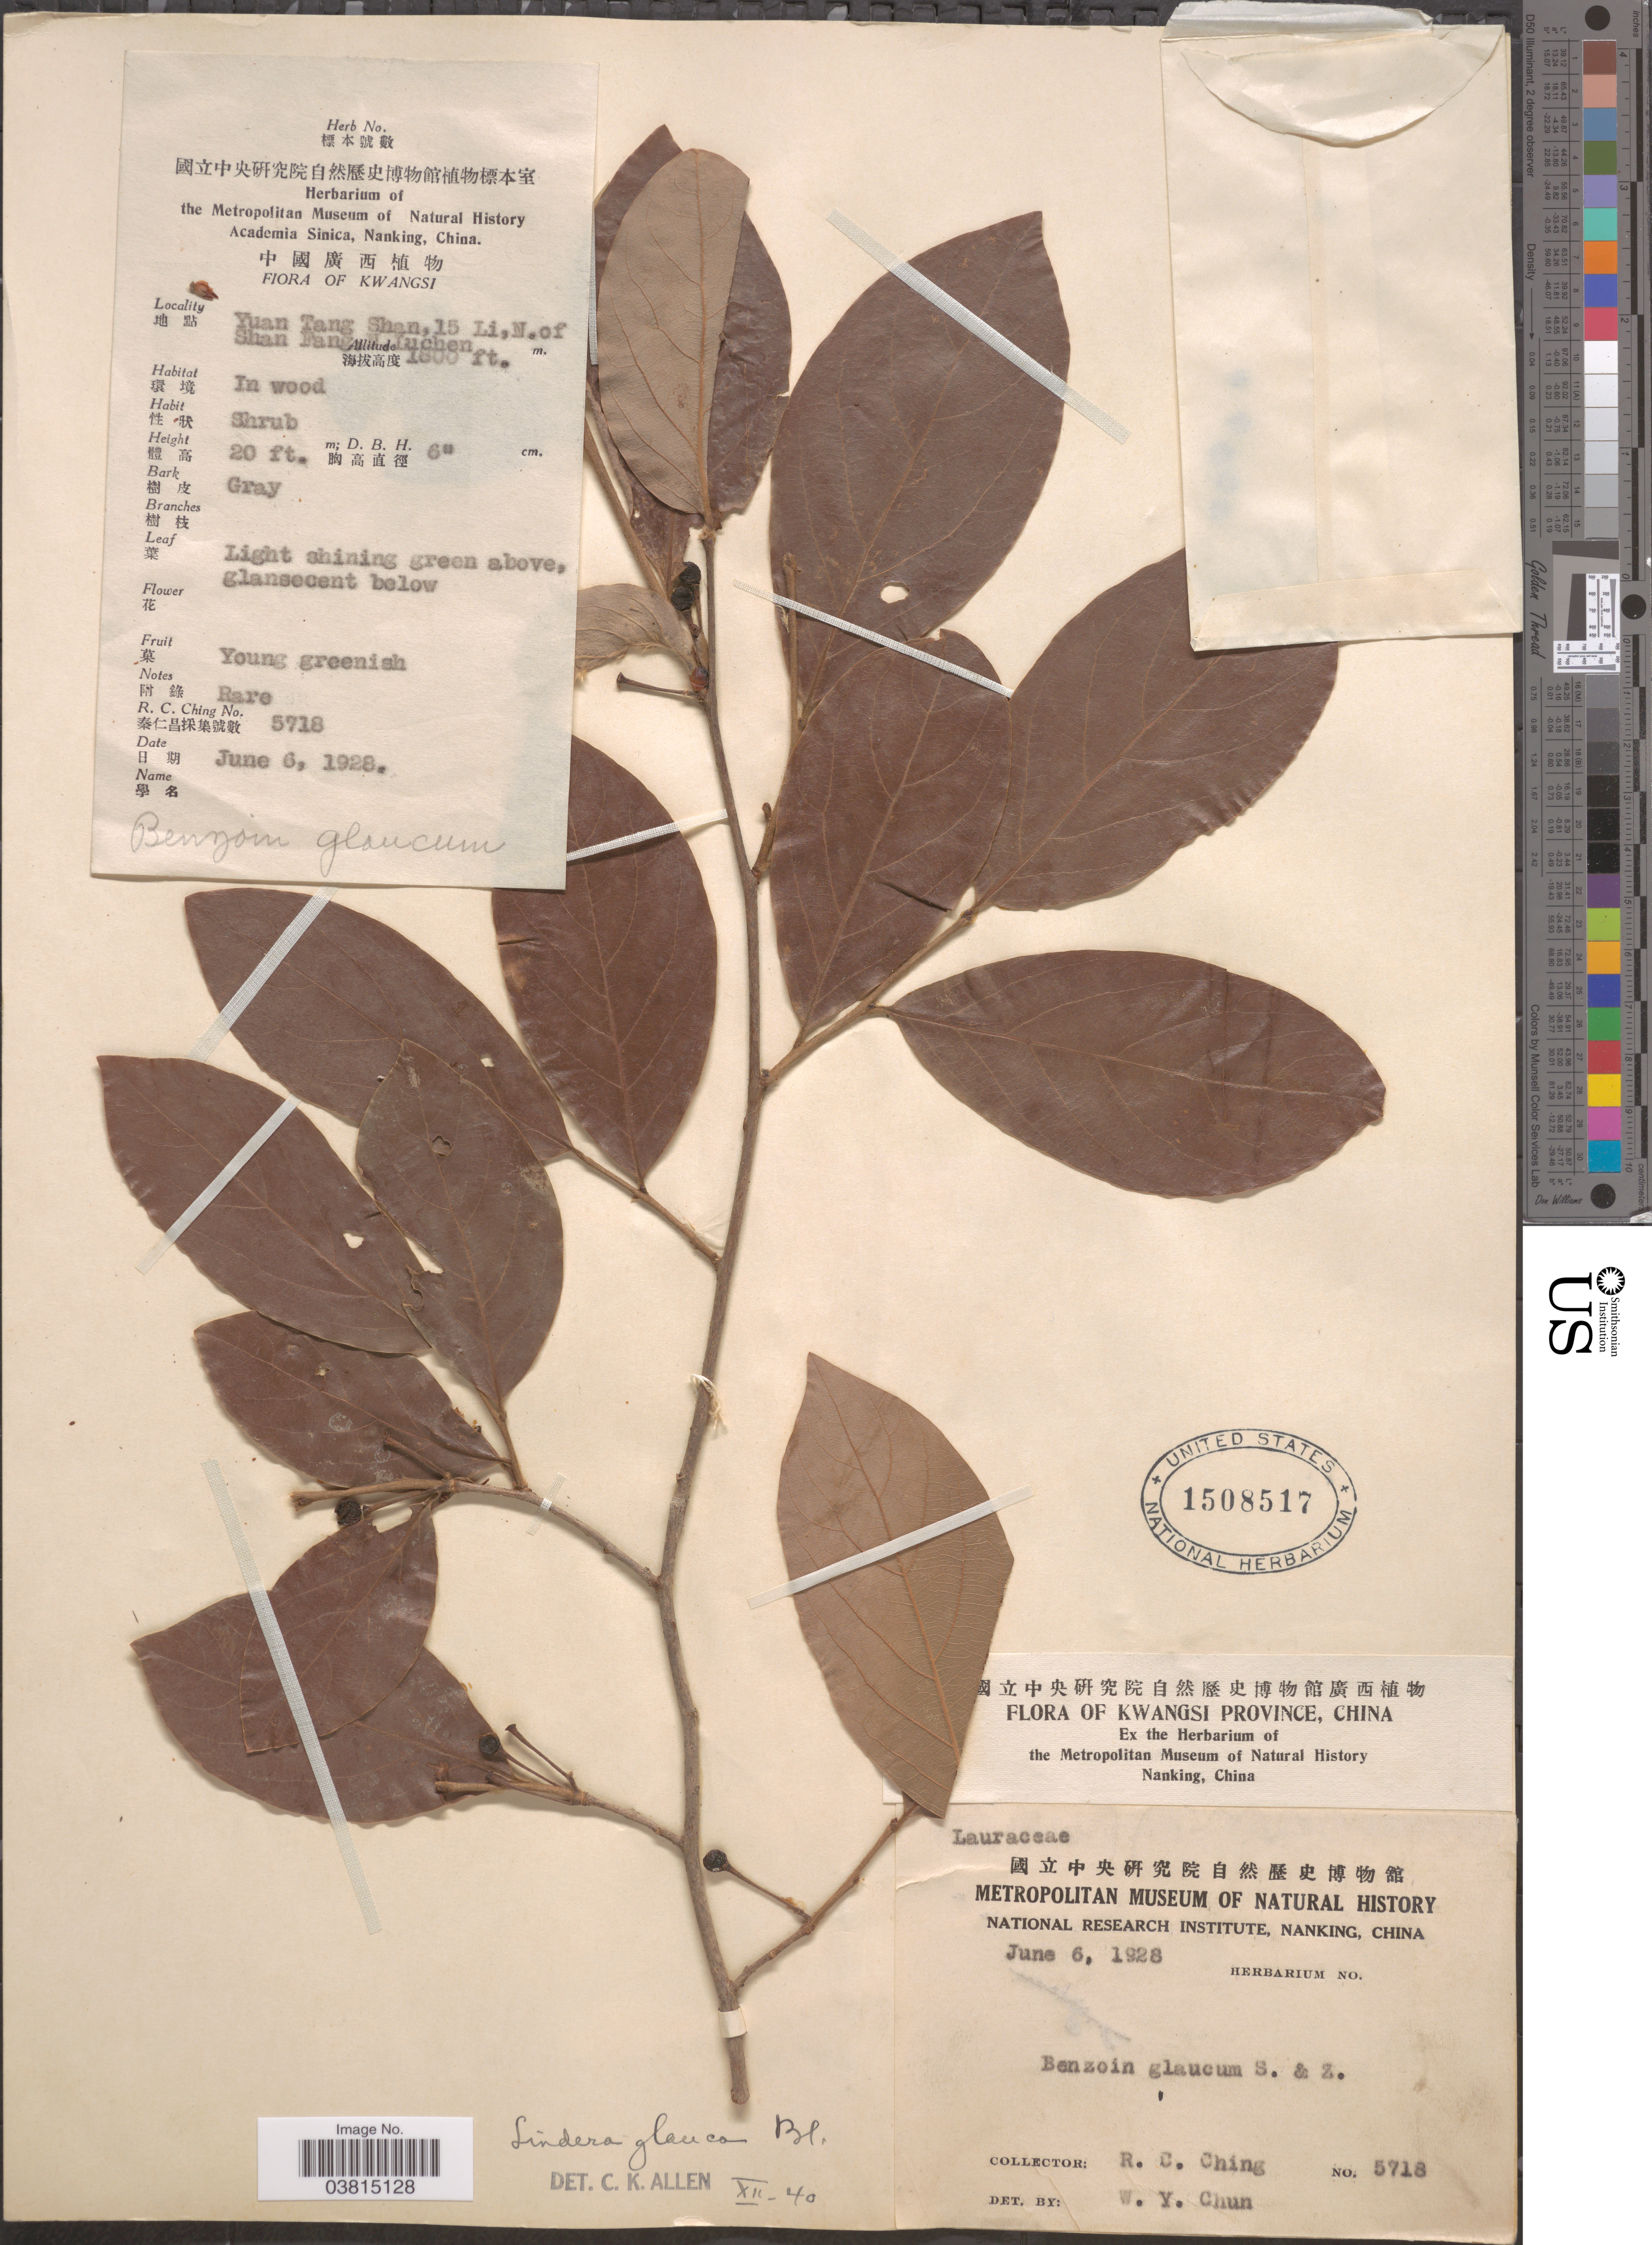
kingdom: Plantae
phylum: Tracheophyta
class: Magnoliopsida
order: Laurales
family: Lauraceae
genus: Lindera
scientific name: Lindera glauca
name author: (Siebold & Zucc.) Blume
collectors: R. C. Ching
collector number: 5718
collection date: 1928-06-06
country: China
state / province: Guangxi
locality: Kwangsi. Yuan Tang Shan, 15 Li, N. of Shan Fang N. Luchen [interpreted].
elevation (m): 549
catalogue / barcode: US 1508517